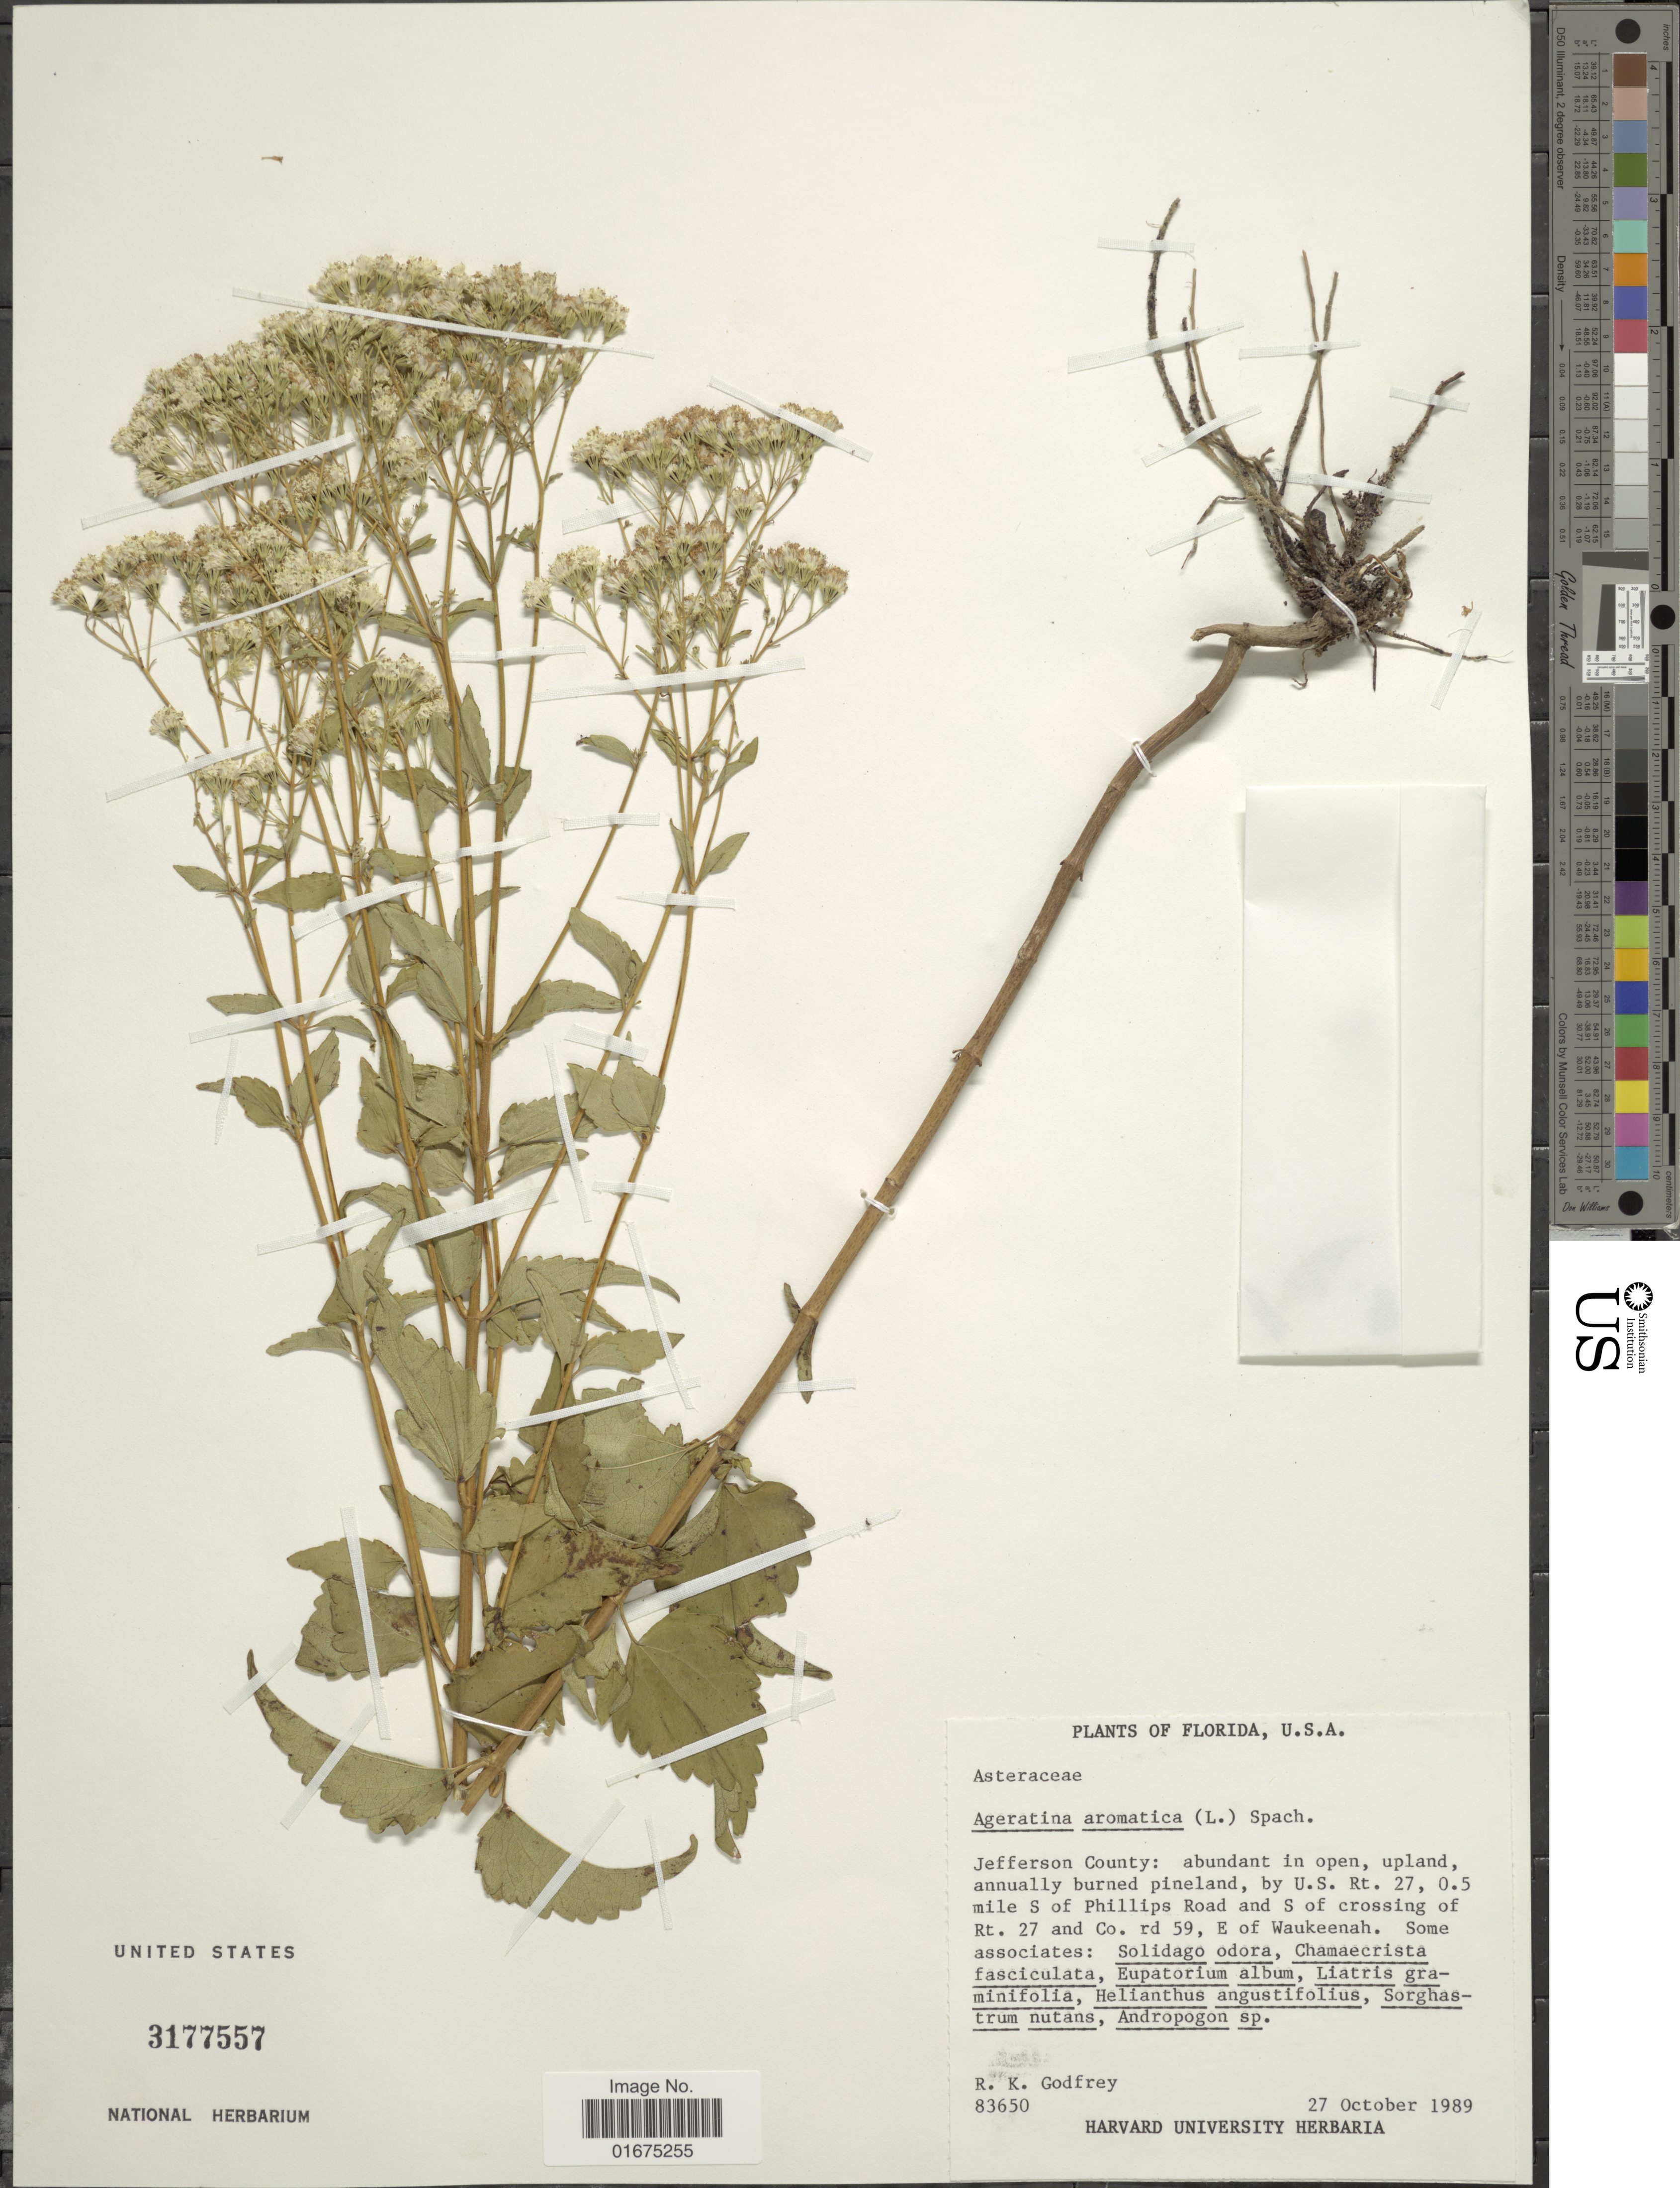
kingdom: Plantae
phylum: Tracheophyta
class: Magnoliopsida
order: Asterales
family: Asteraceae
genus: Ageratina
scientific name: Ageratina aromatica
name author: (L.) Spach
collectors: R. K. Godfrey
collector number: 83650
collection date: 1989-10-27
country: United States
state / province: Florida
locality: Jefferson County: abundant in open, upland, annually burned pineland, by U.S. Rt. 27, 0.5 mile s of Phillips Road and S of crossing of Rt. 27 and Co. rd 59, E of Waukeenah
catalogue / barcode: US 3177557